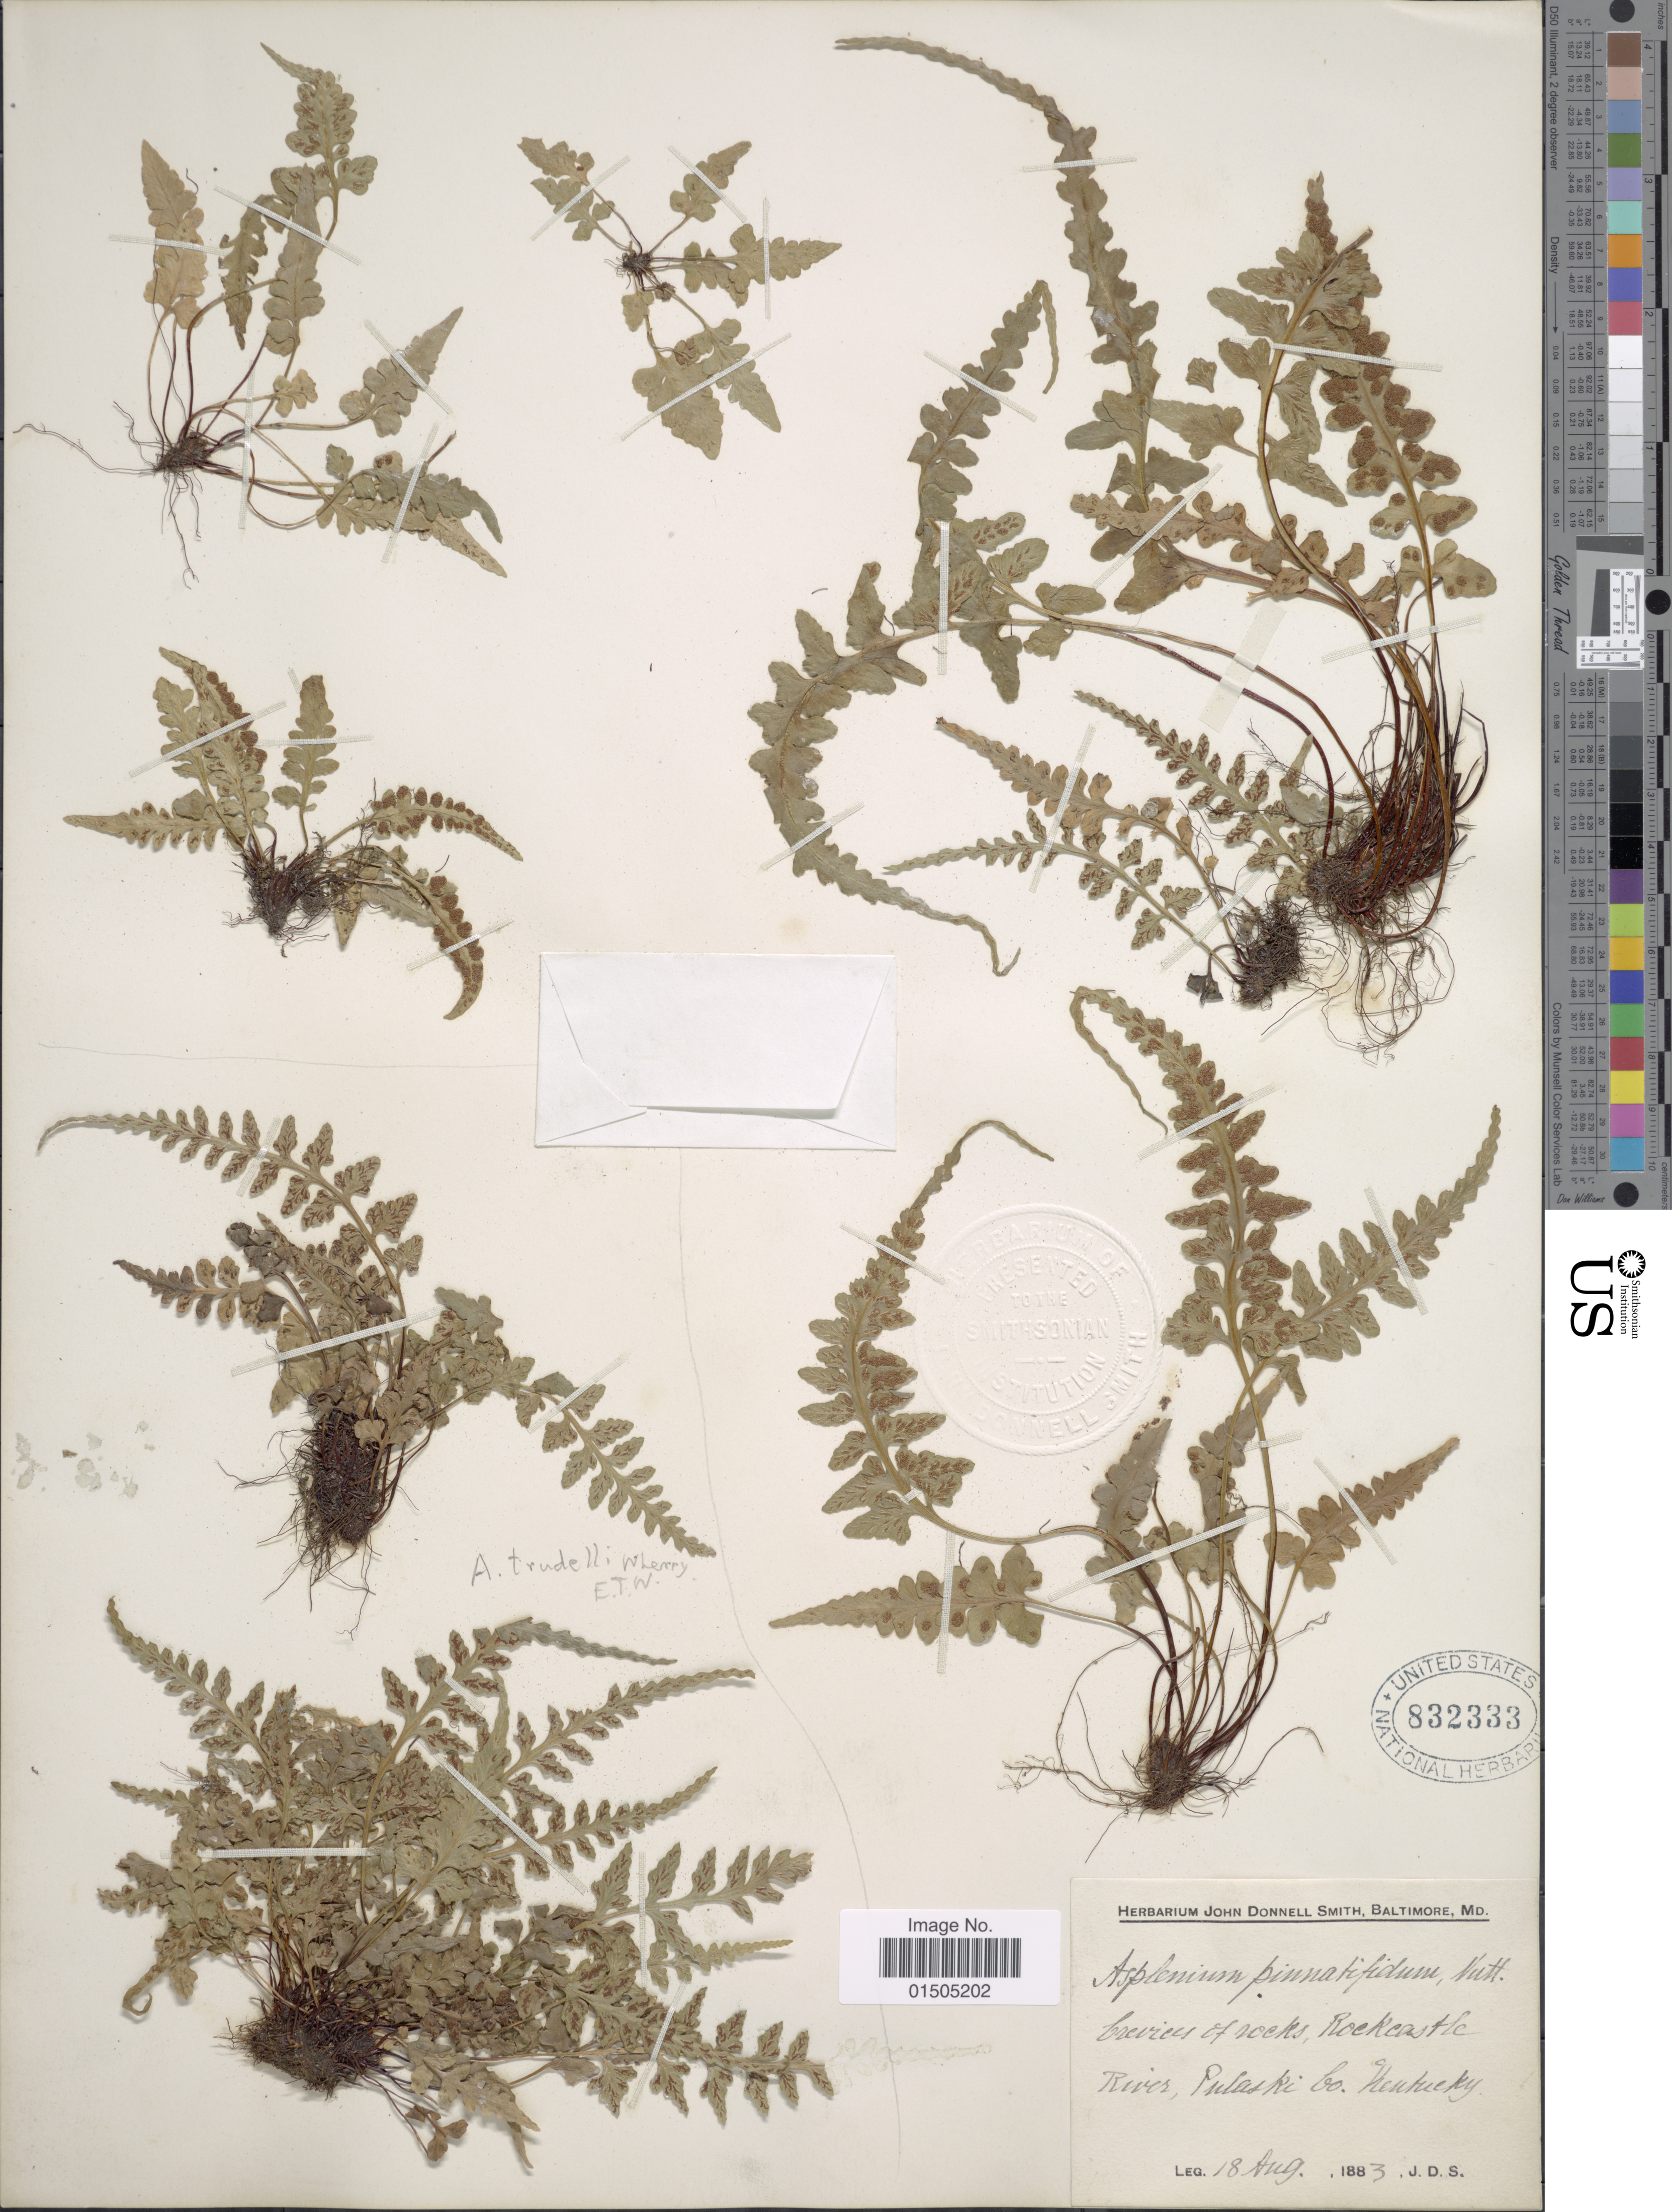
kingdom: Plantae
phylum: Tracheophyta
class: Polypodiopsida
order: Polypodiales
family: Aspleniaceae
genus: Asplenium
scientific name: Asplenium x trudellii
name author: Wherry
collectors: J. Donnell Smith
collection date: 1883-08-18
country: United States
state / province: Kentucky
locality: Crevices of rocks, Rockcastle River, Pulaski Co.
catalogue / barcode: US 832333